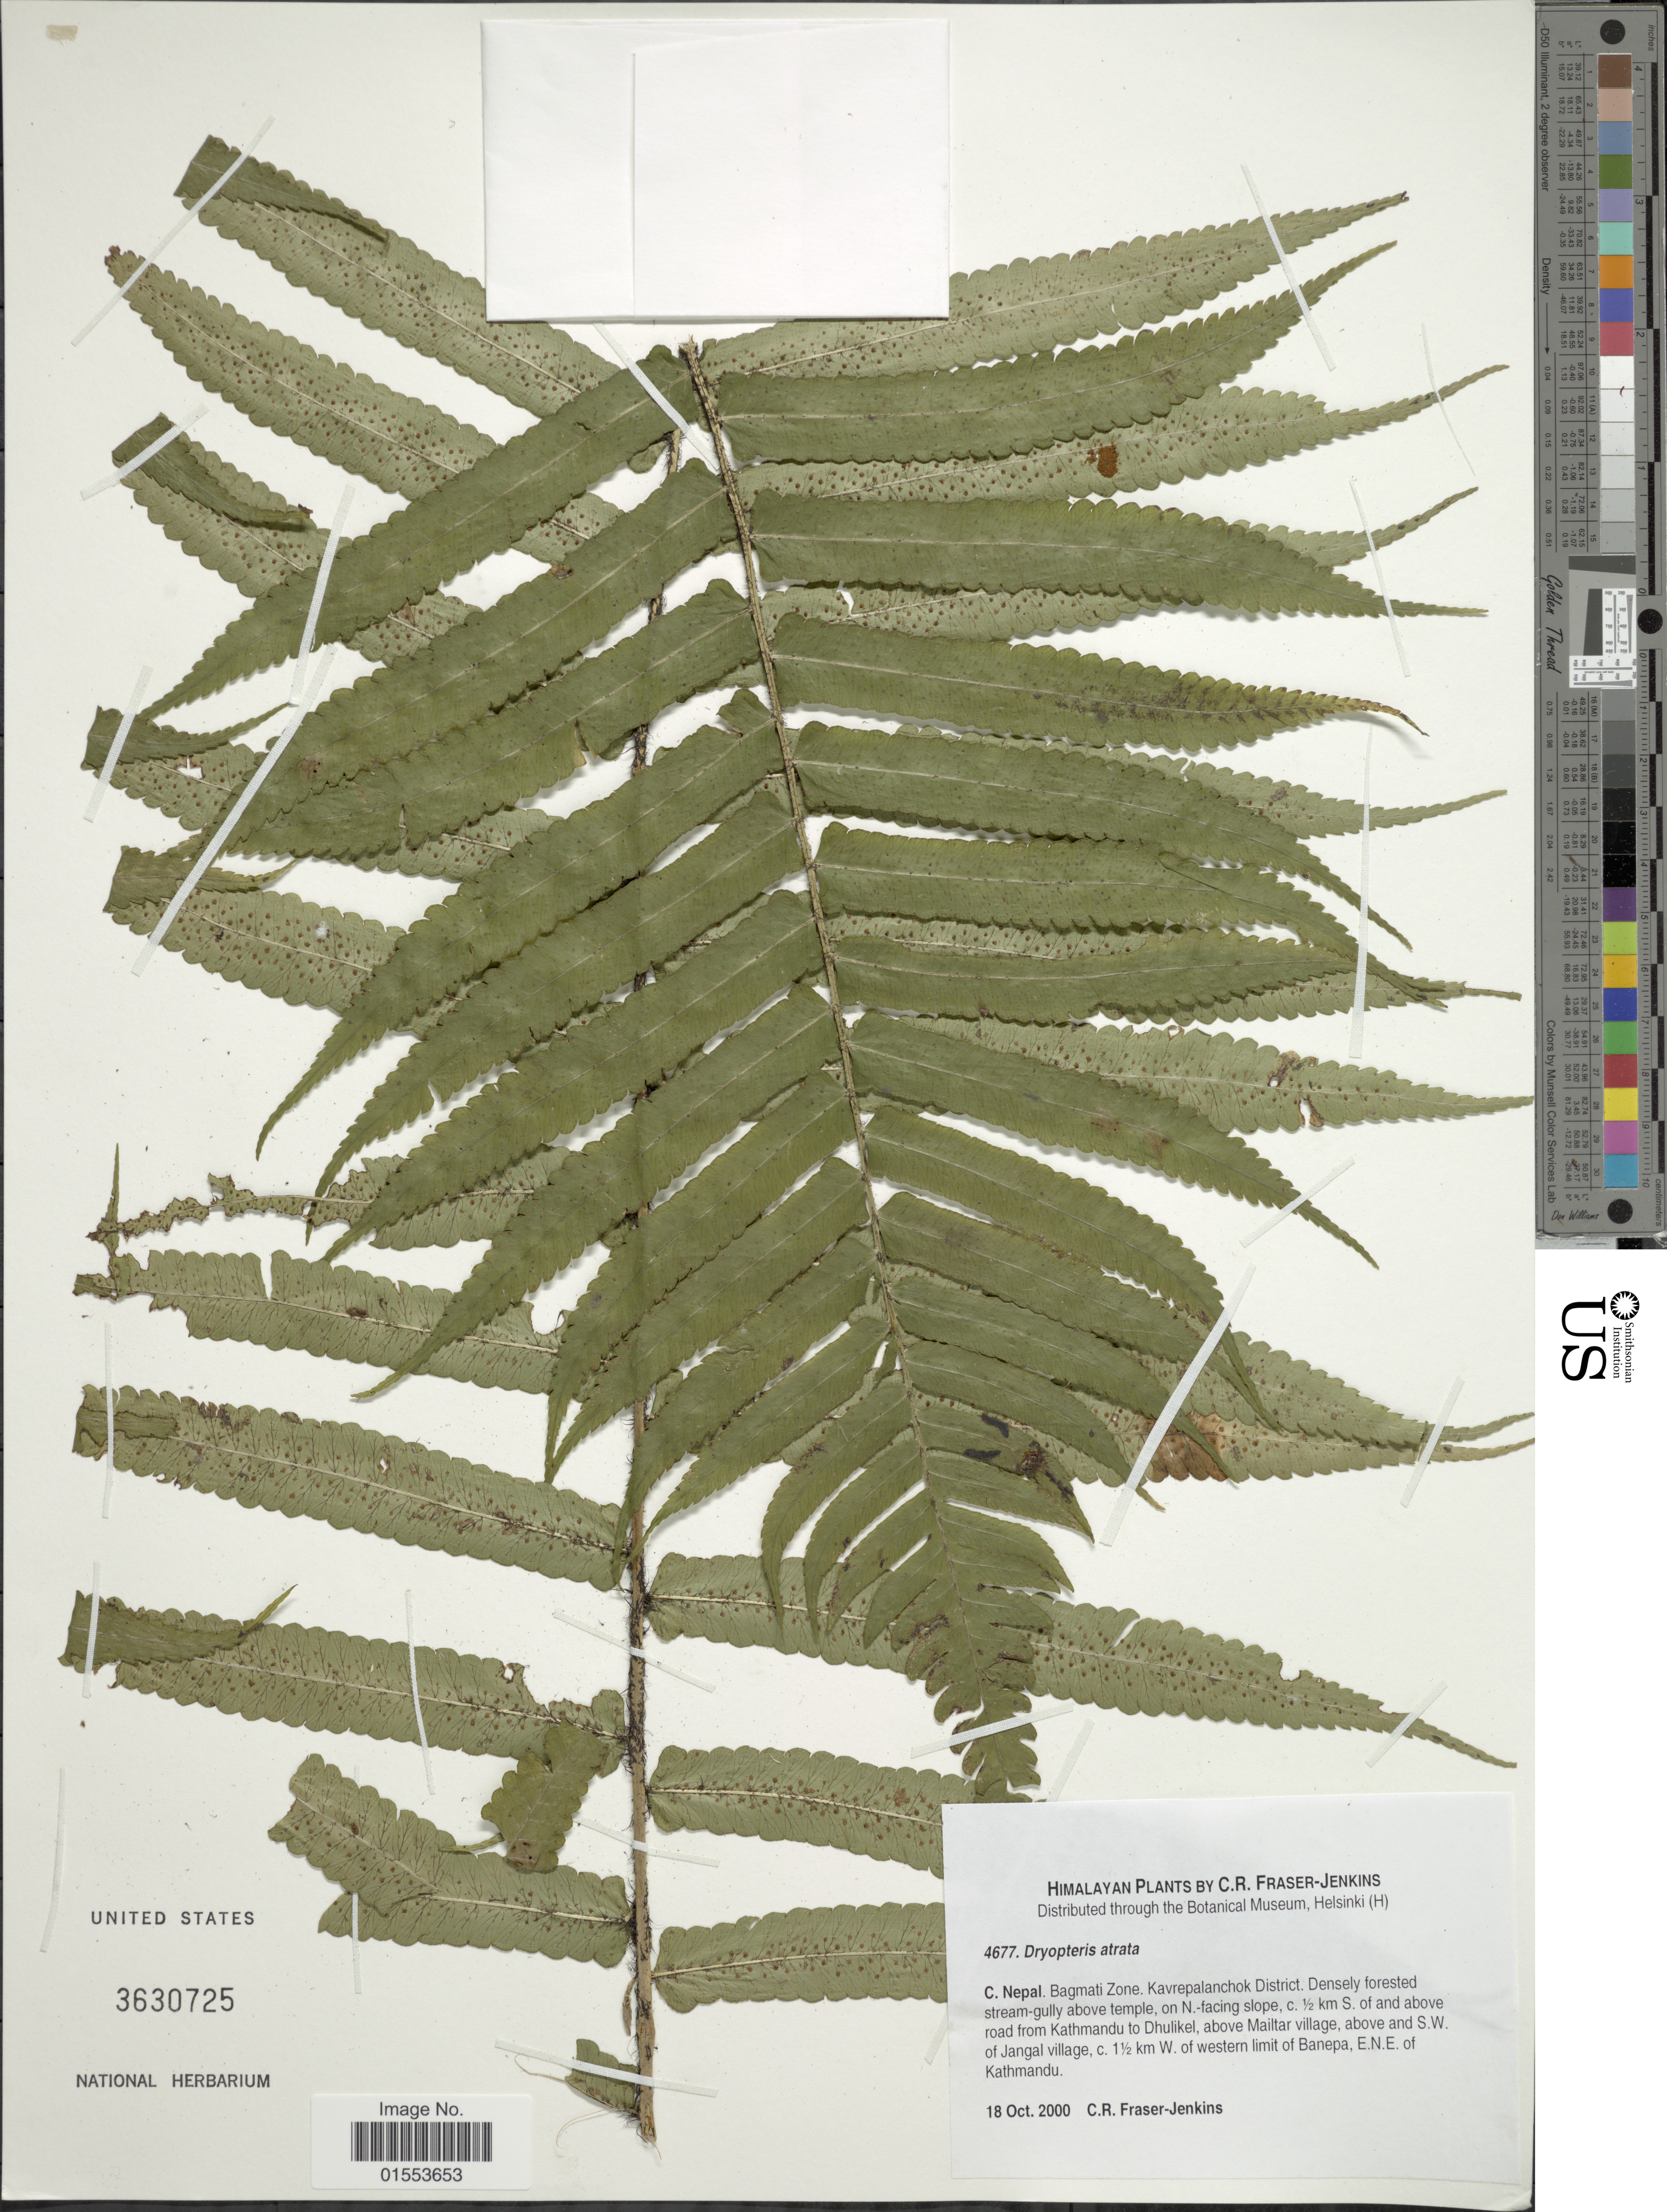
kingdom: Plantae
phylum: Tracheophyta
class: Polypodiopsida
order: Polypodiales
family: Dryopteridaceae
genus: Dryopteris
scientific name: Dryopteris atrata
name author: (Wall. ex Kunze) Ching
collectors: C. R. Fraser-Jenkins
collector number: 4677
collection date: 2000-10-18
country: Nepal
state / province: Bagmati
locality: Himalayan, C. Nepal. Bagmati Zone. Kavrepalanchock District, on N-facing slope, c.½ km S. of and above road from Kathmandu to Dhulikel, above Mailtar village, above and S.W. of Jangal village, c. 1½ km W. of western limit of Banepa, E.N.E. of Kathmandu.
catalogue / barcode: US 3630725